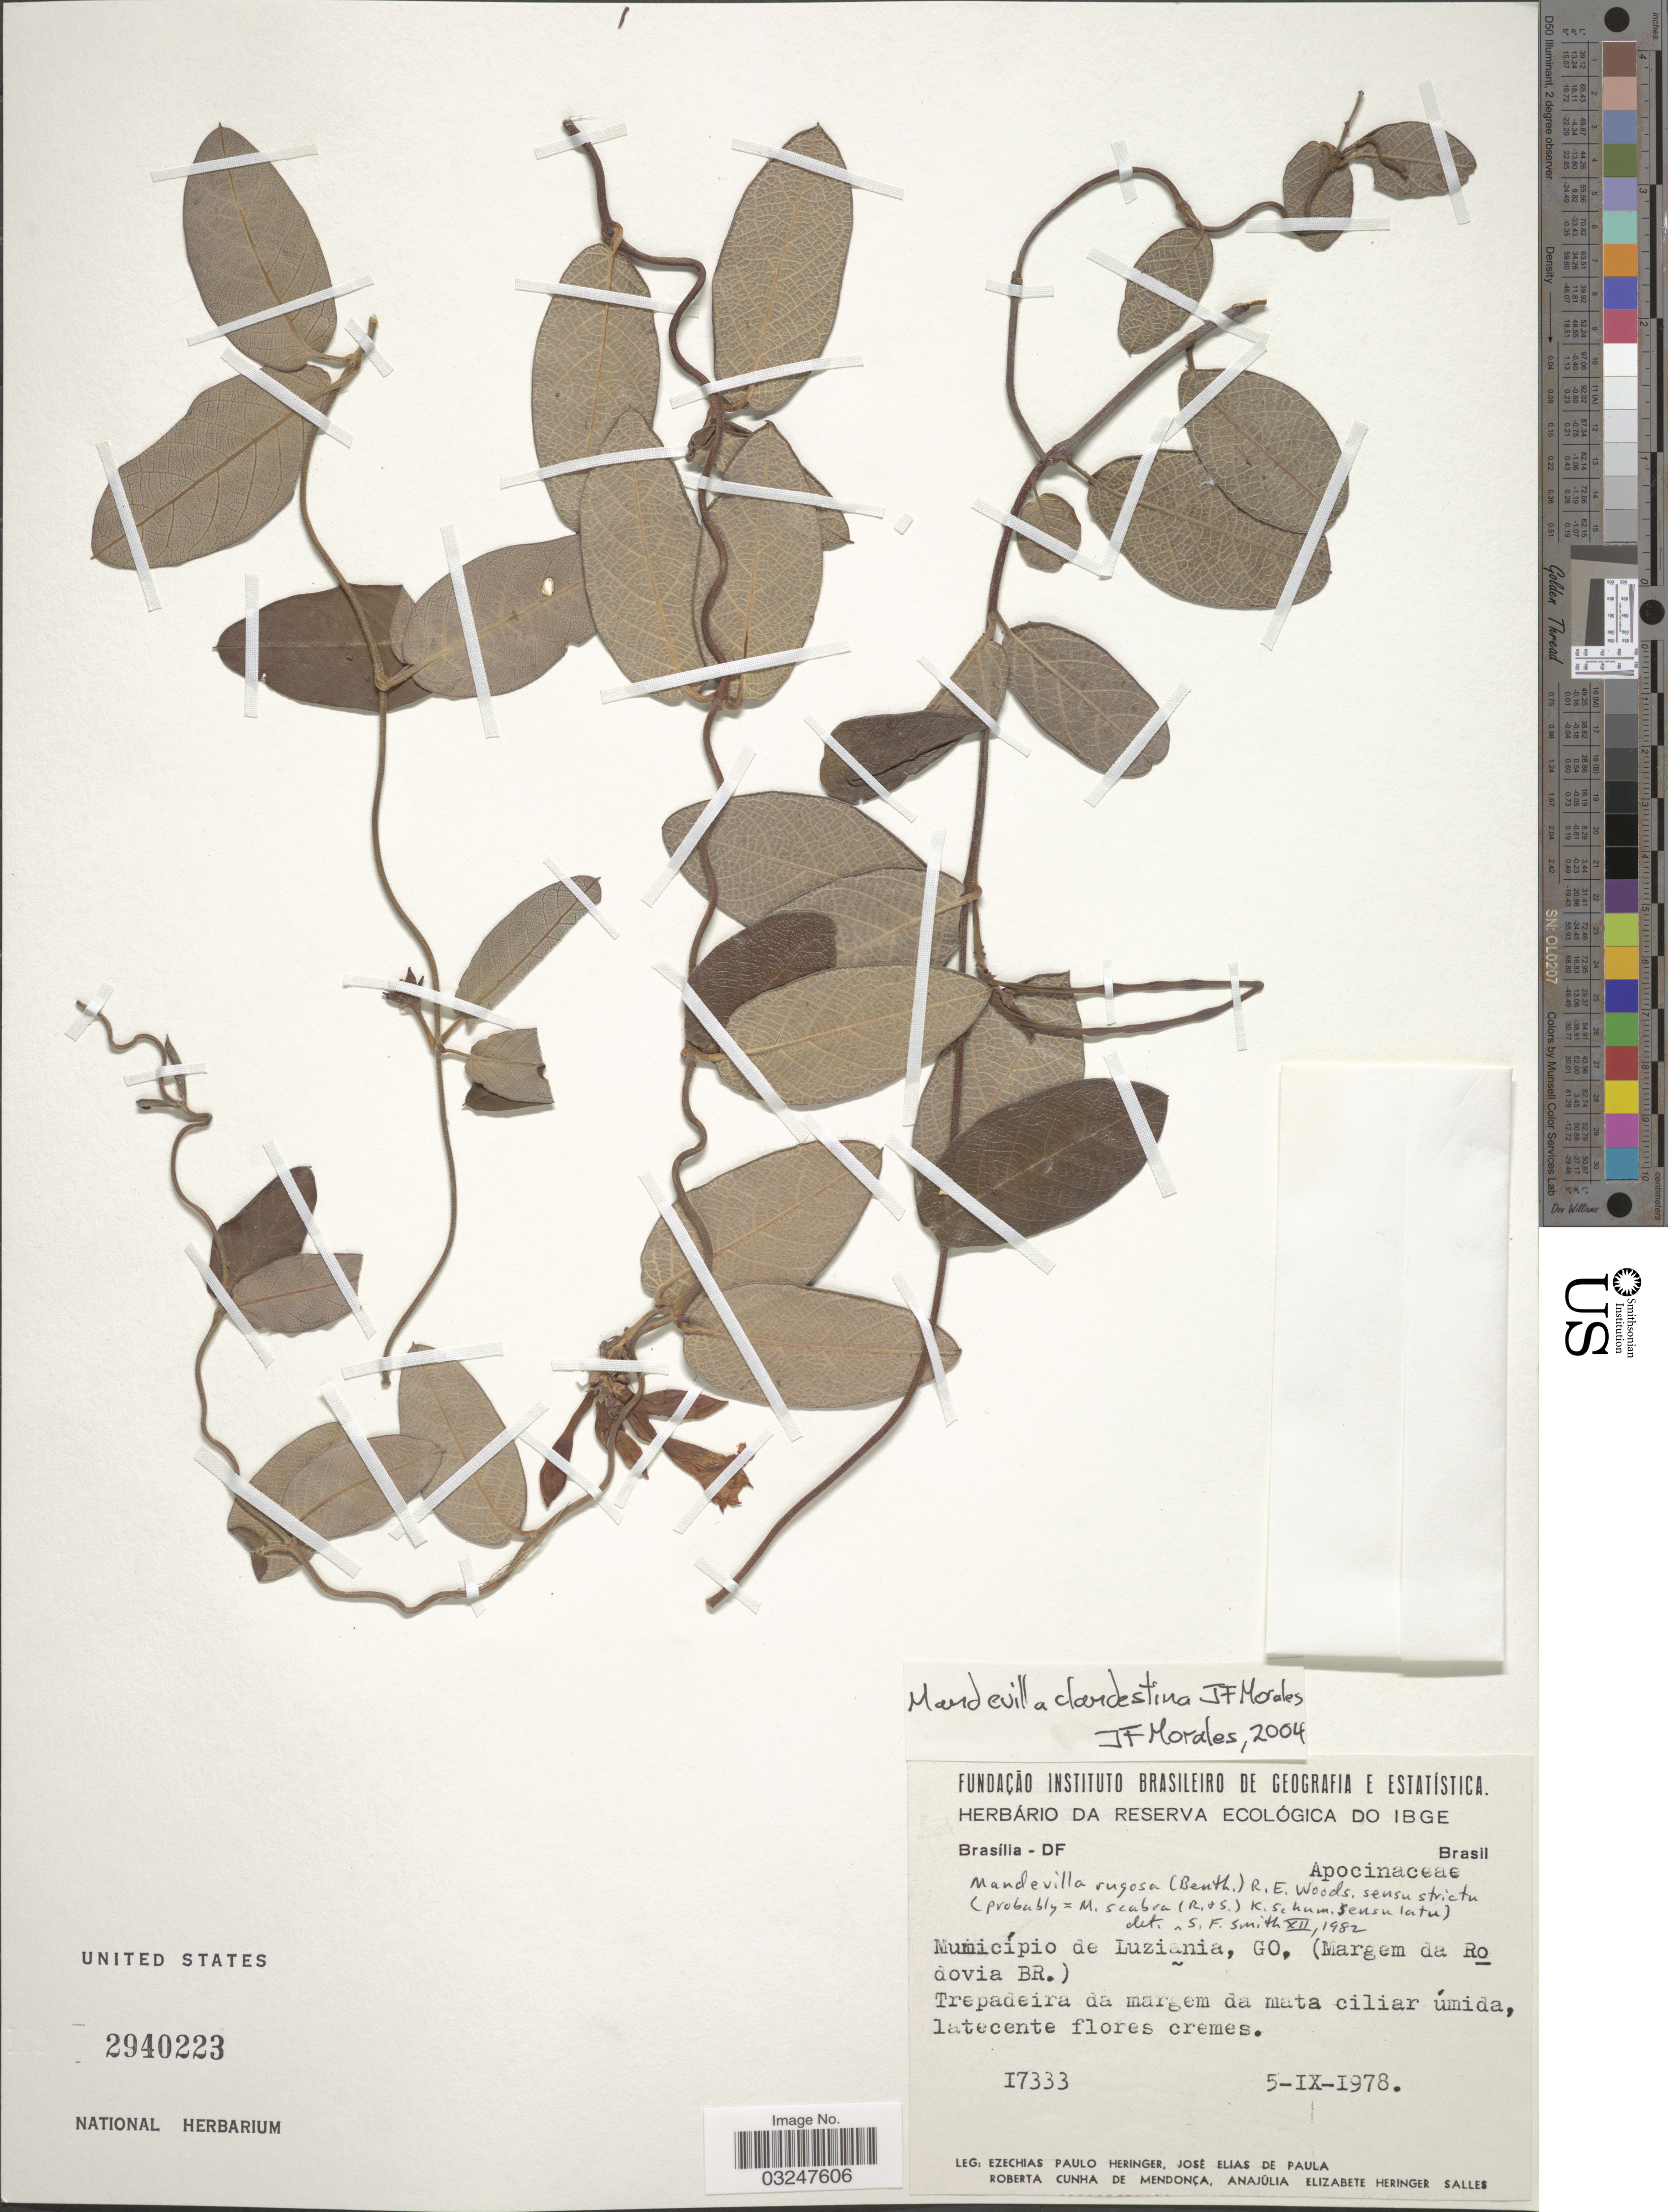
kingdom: Plantae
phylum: Tracheophyta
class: Magnoliopsida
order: Gentianales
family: Apocynaceae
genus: Mandevilla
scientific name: Mandevilla clandestina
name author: J.F. Morales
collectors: E. P. Heringer, J. E. de Paula, R. C. Mendonça & A. E. Heringer Salles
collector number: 17333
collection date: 1978-09-05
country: Mexico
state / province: Guerrero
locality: Município de Luziania, GO, (Margem da Rodovia BR.).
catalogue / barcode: US 2940223